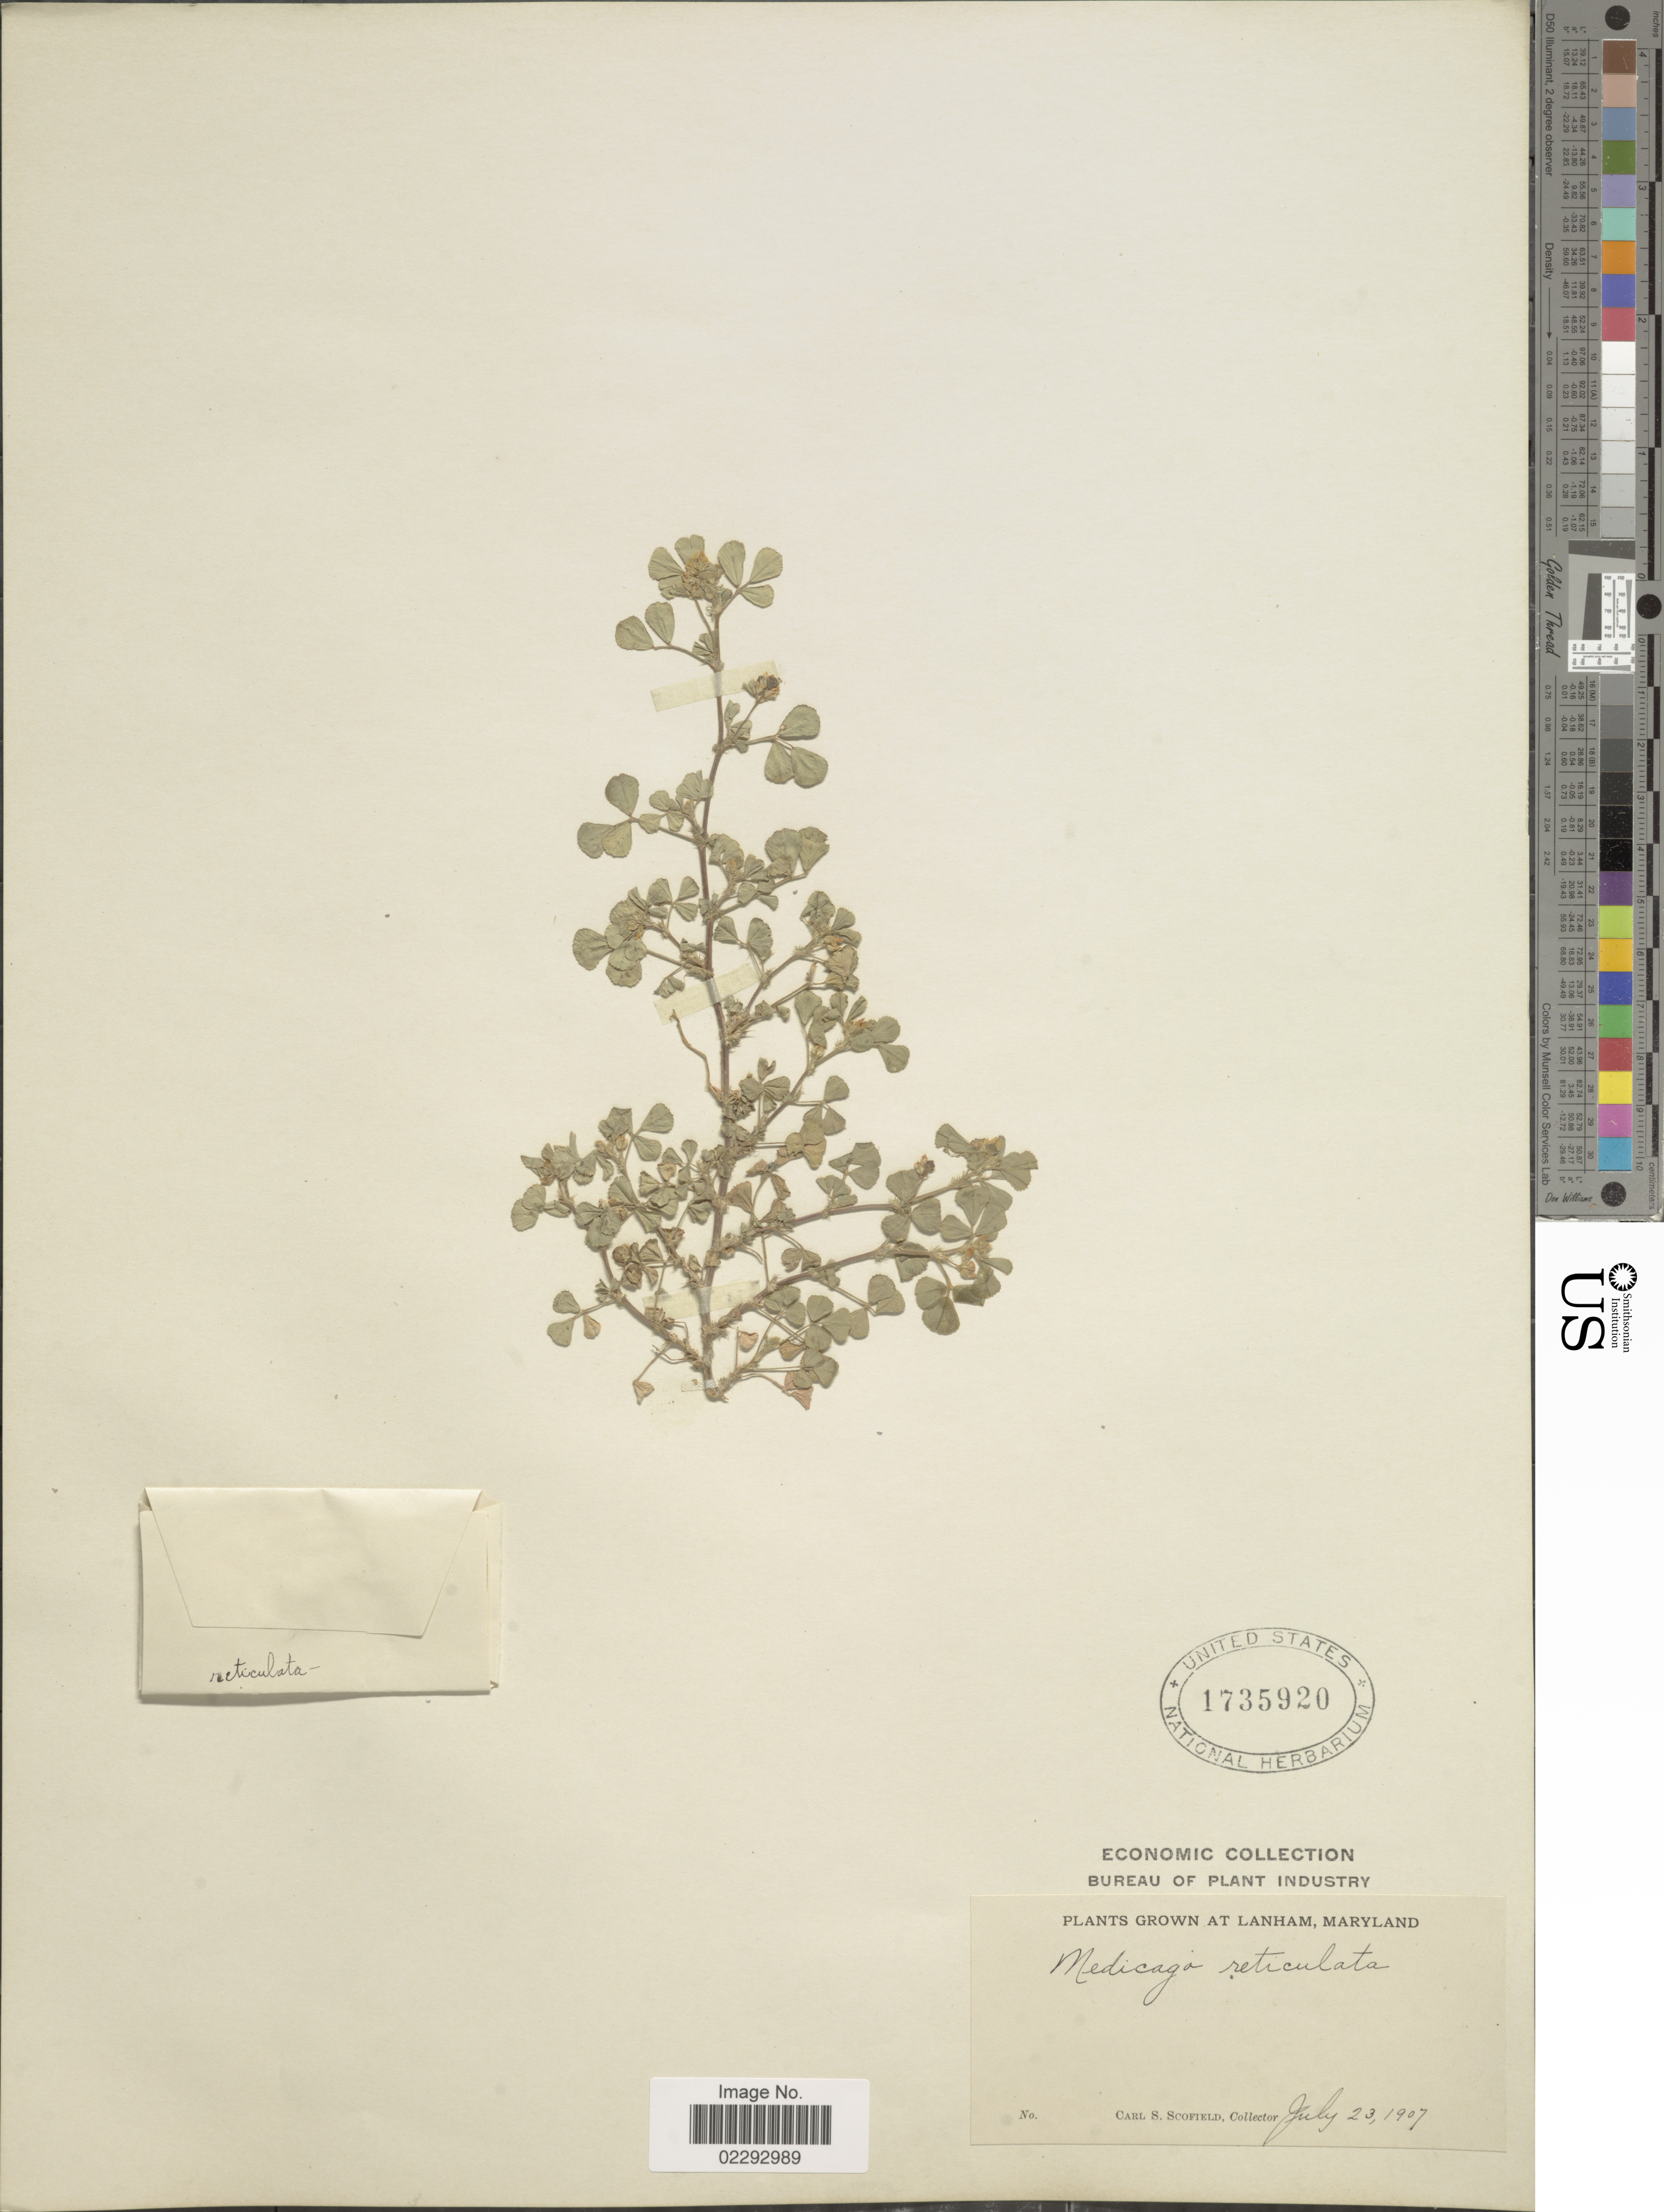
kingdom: Plantae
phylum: Tracheophyta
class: Magnoliopsida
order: Fabales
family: Fabaceae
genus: Medicago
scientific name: Medicago reticulata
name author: Benth.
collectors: C. Scofield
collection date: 1907-07-23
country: United States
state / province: Maryland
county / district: Prince George's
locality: Lanham, Maryland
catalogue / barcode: US 1735920